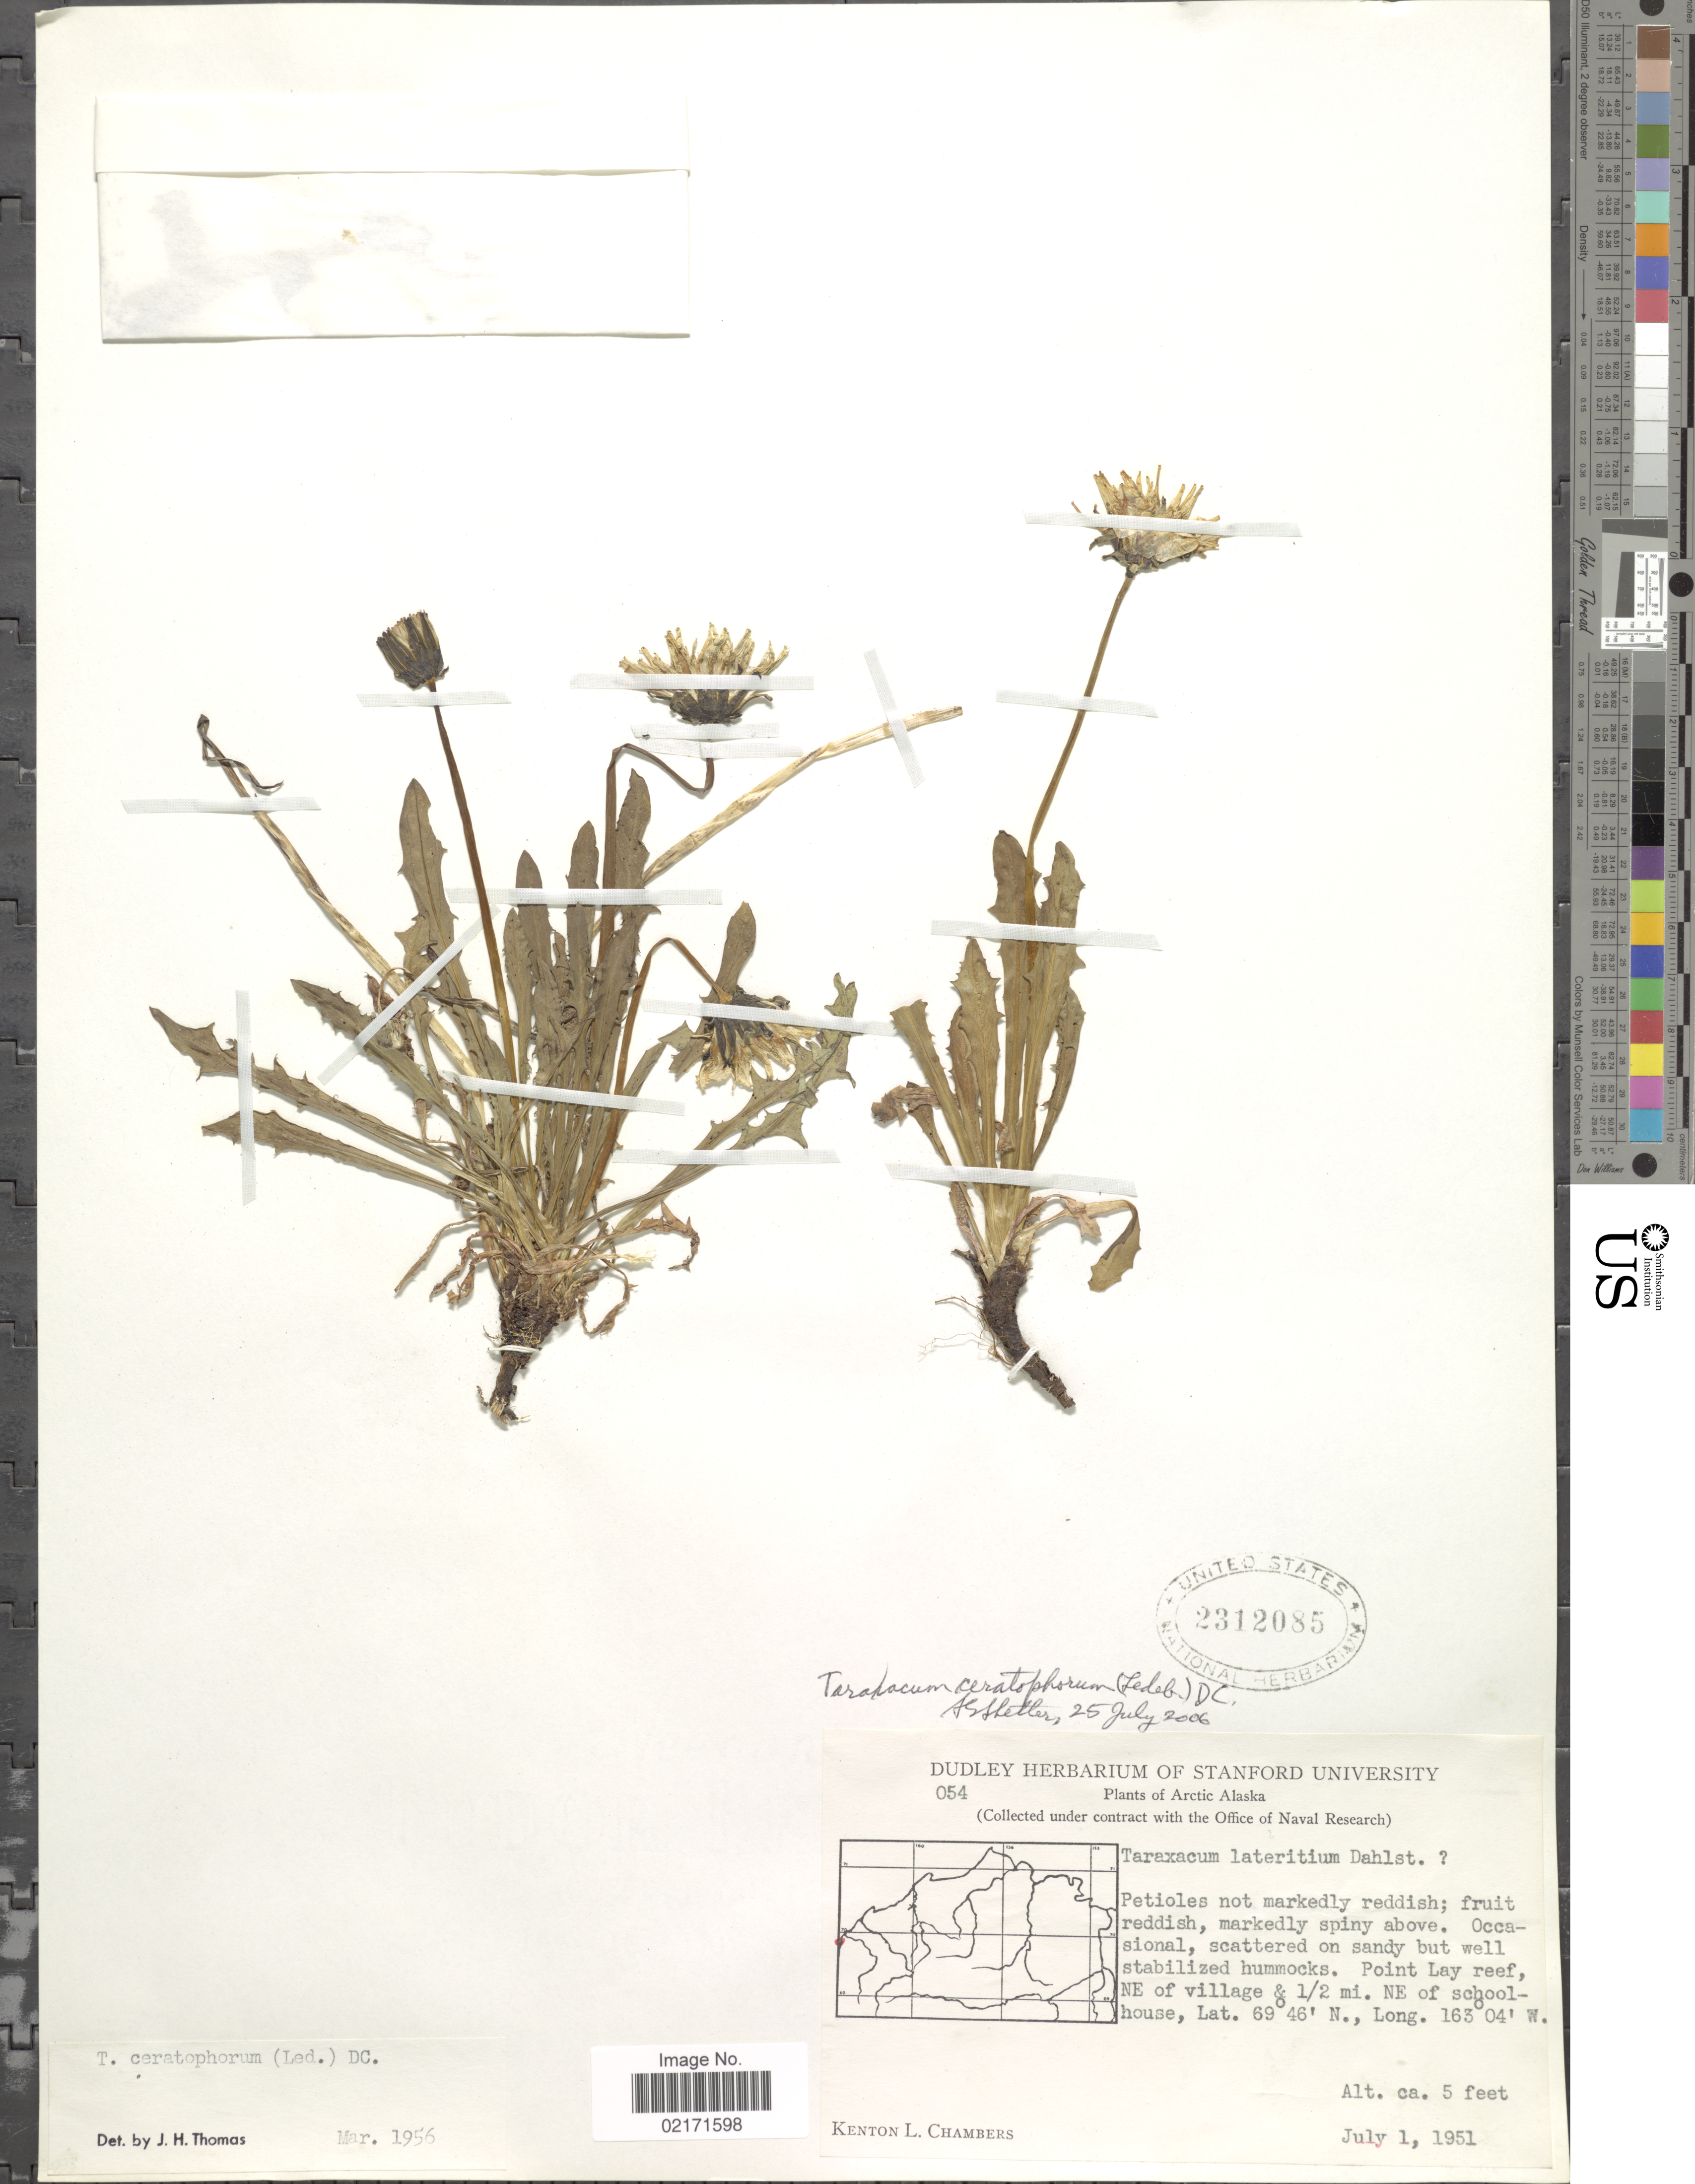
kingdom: Plantae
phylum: Tracheophyta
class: Magnoliopsida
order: Asterales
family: Asteraceae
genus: Taraxacum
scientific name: Taraxacum ceratophorum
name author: (Ledeb.) DC.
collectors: K. L. Chambers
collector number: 054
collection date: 1951-07-01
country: United States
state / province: Alaska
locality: Arctic Alaska, Point Lay reef, NE of village & 1/2 mi. NE of schoolhouse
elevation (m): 2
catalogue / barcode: US 2312085